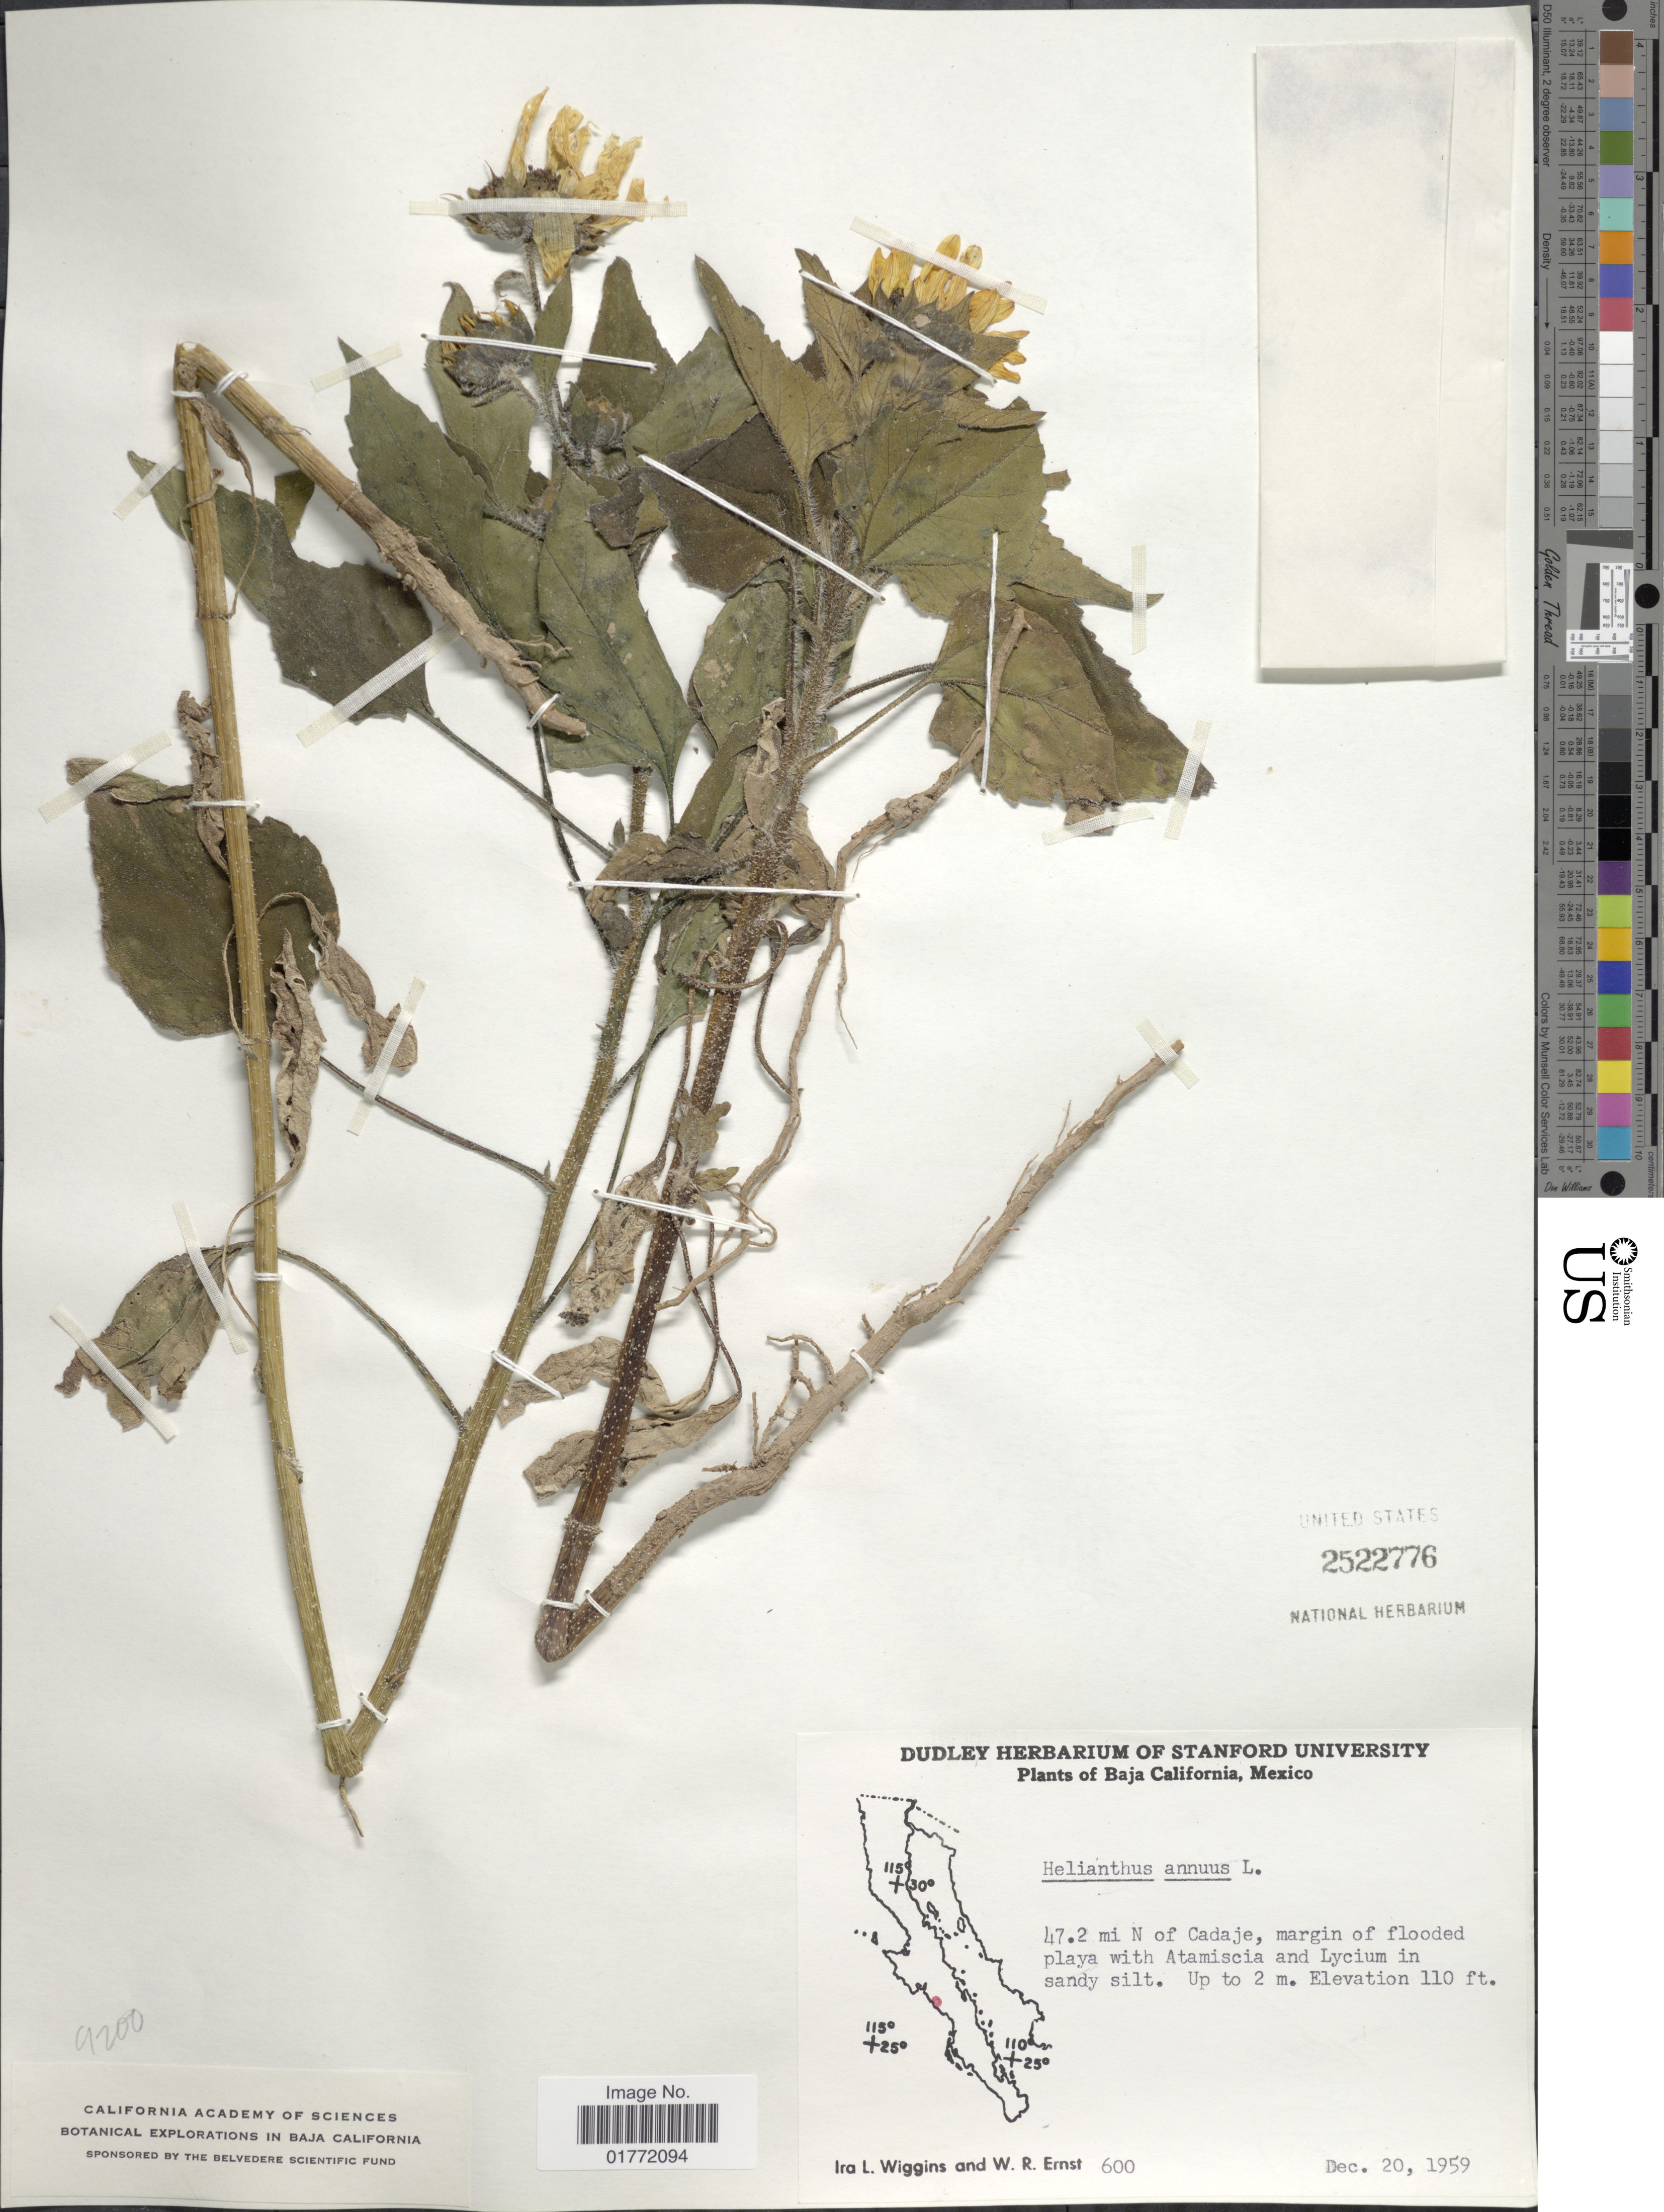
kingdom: Plantae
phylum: Tracheophyta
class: Magnoliopsida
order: Asterales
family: Asteraceae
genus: Helianthus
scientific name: Helianthus annuus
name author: L.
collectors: I. L. Wiggins & W. R. Ernst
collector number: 600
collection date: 1959-12-20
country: Mexico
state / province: Baja California Sur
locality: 47.2 mi N of Cadaje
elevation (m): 34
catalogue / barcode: US 2522776